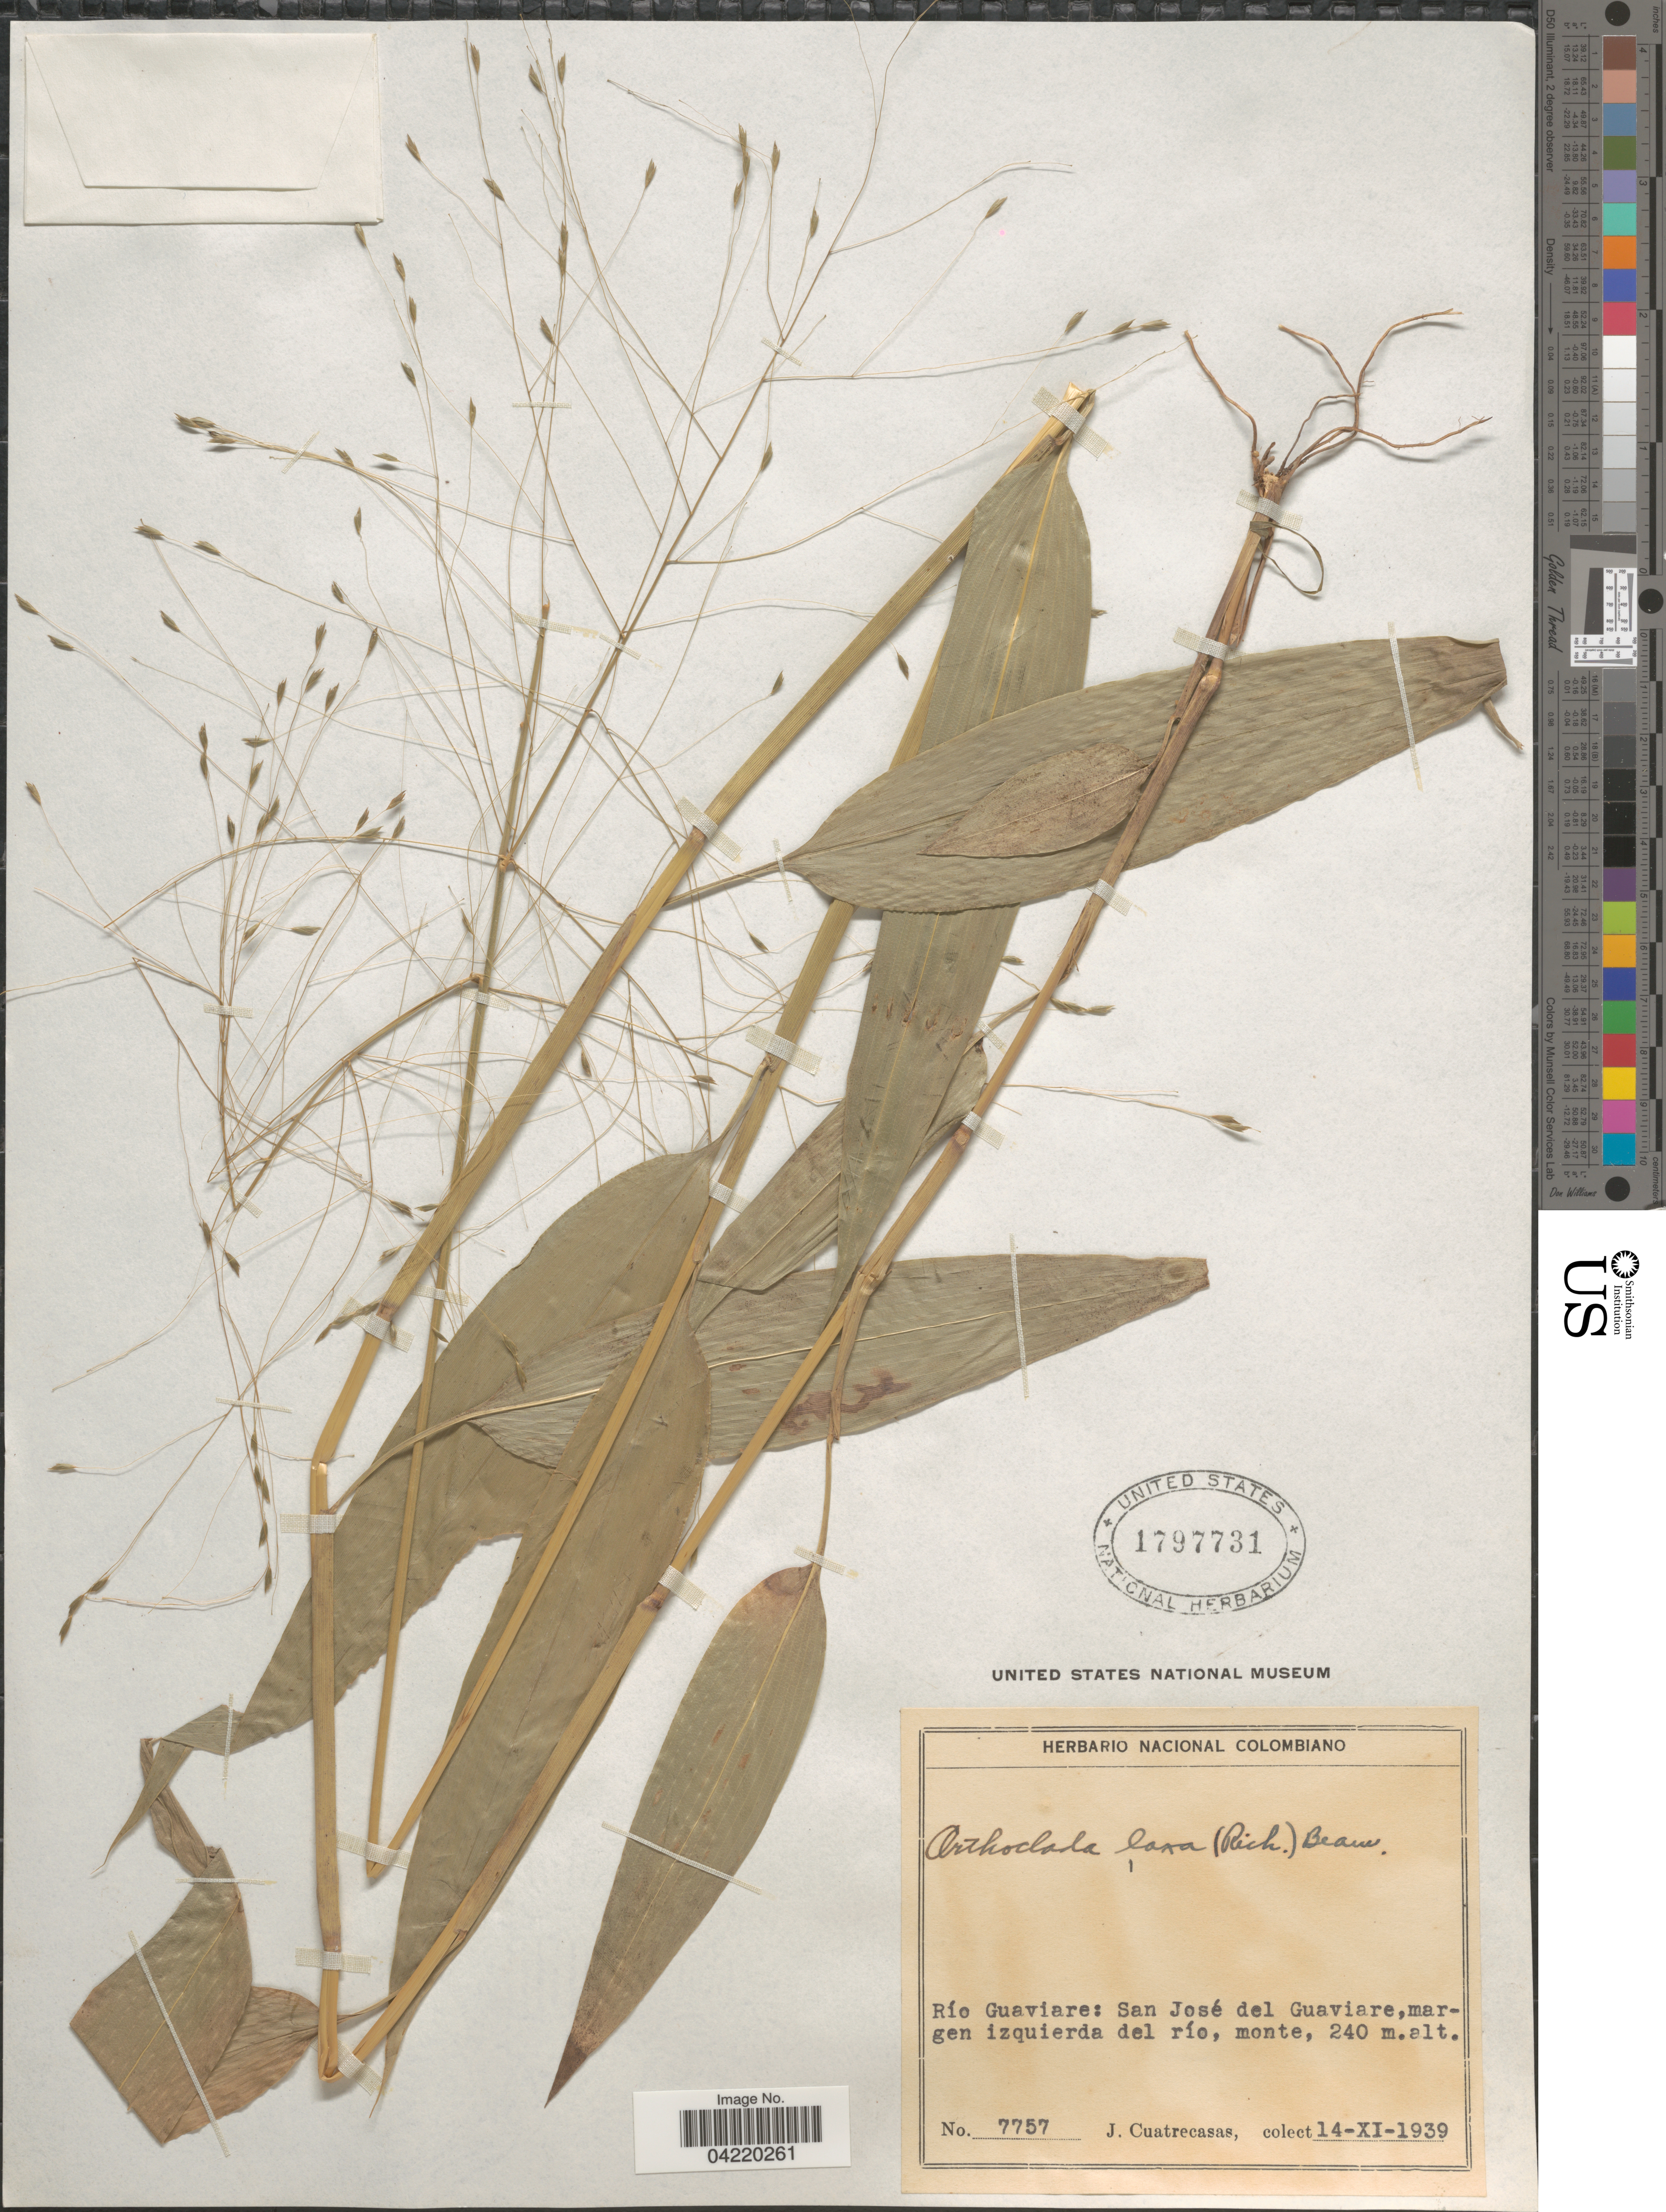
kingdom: Plantae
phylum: Tracheophyta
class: Liliopsida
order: Poales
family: Poaceae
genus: Orthoclada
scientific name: Orthoclada laxa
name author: P. Beauv.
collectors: J. Cuatrecasas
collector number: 7757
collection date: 1939-11-14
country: Colombia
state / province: Guaviare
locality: Río Guaviare: San José del Guaviare, margen izquierda del río, monte.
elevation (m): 240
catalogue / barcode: US 1797731